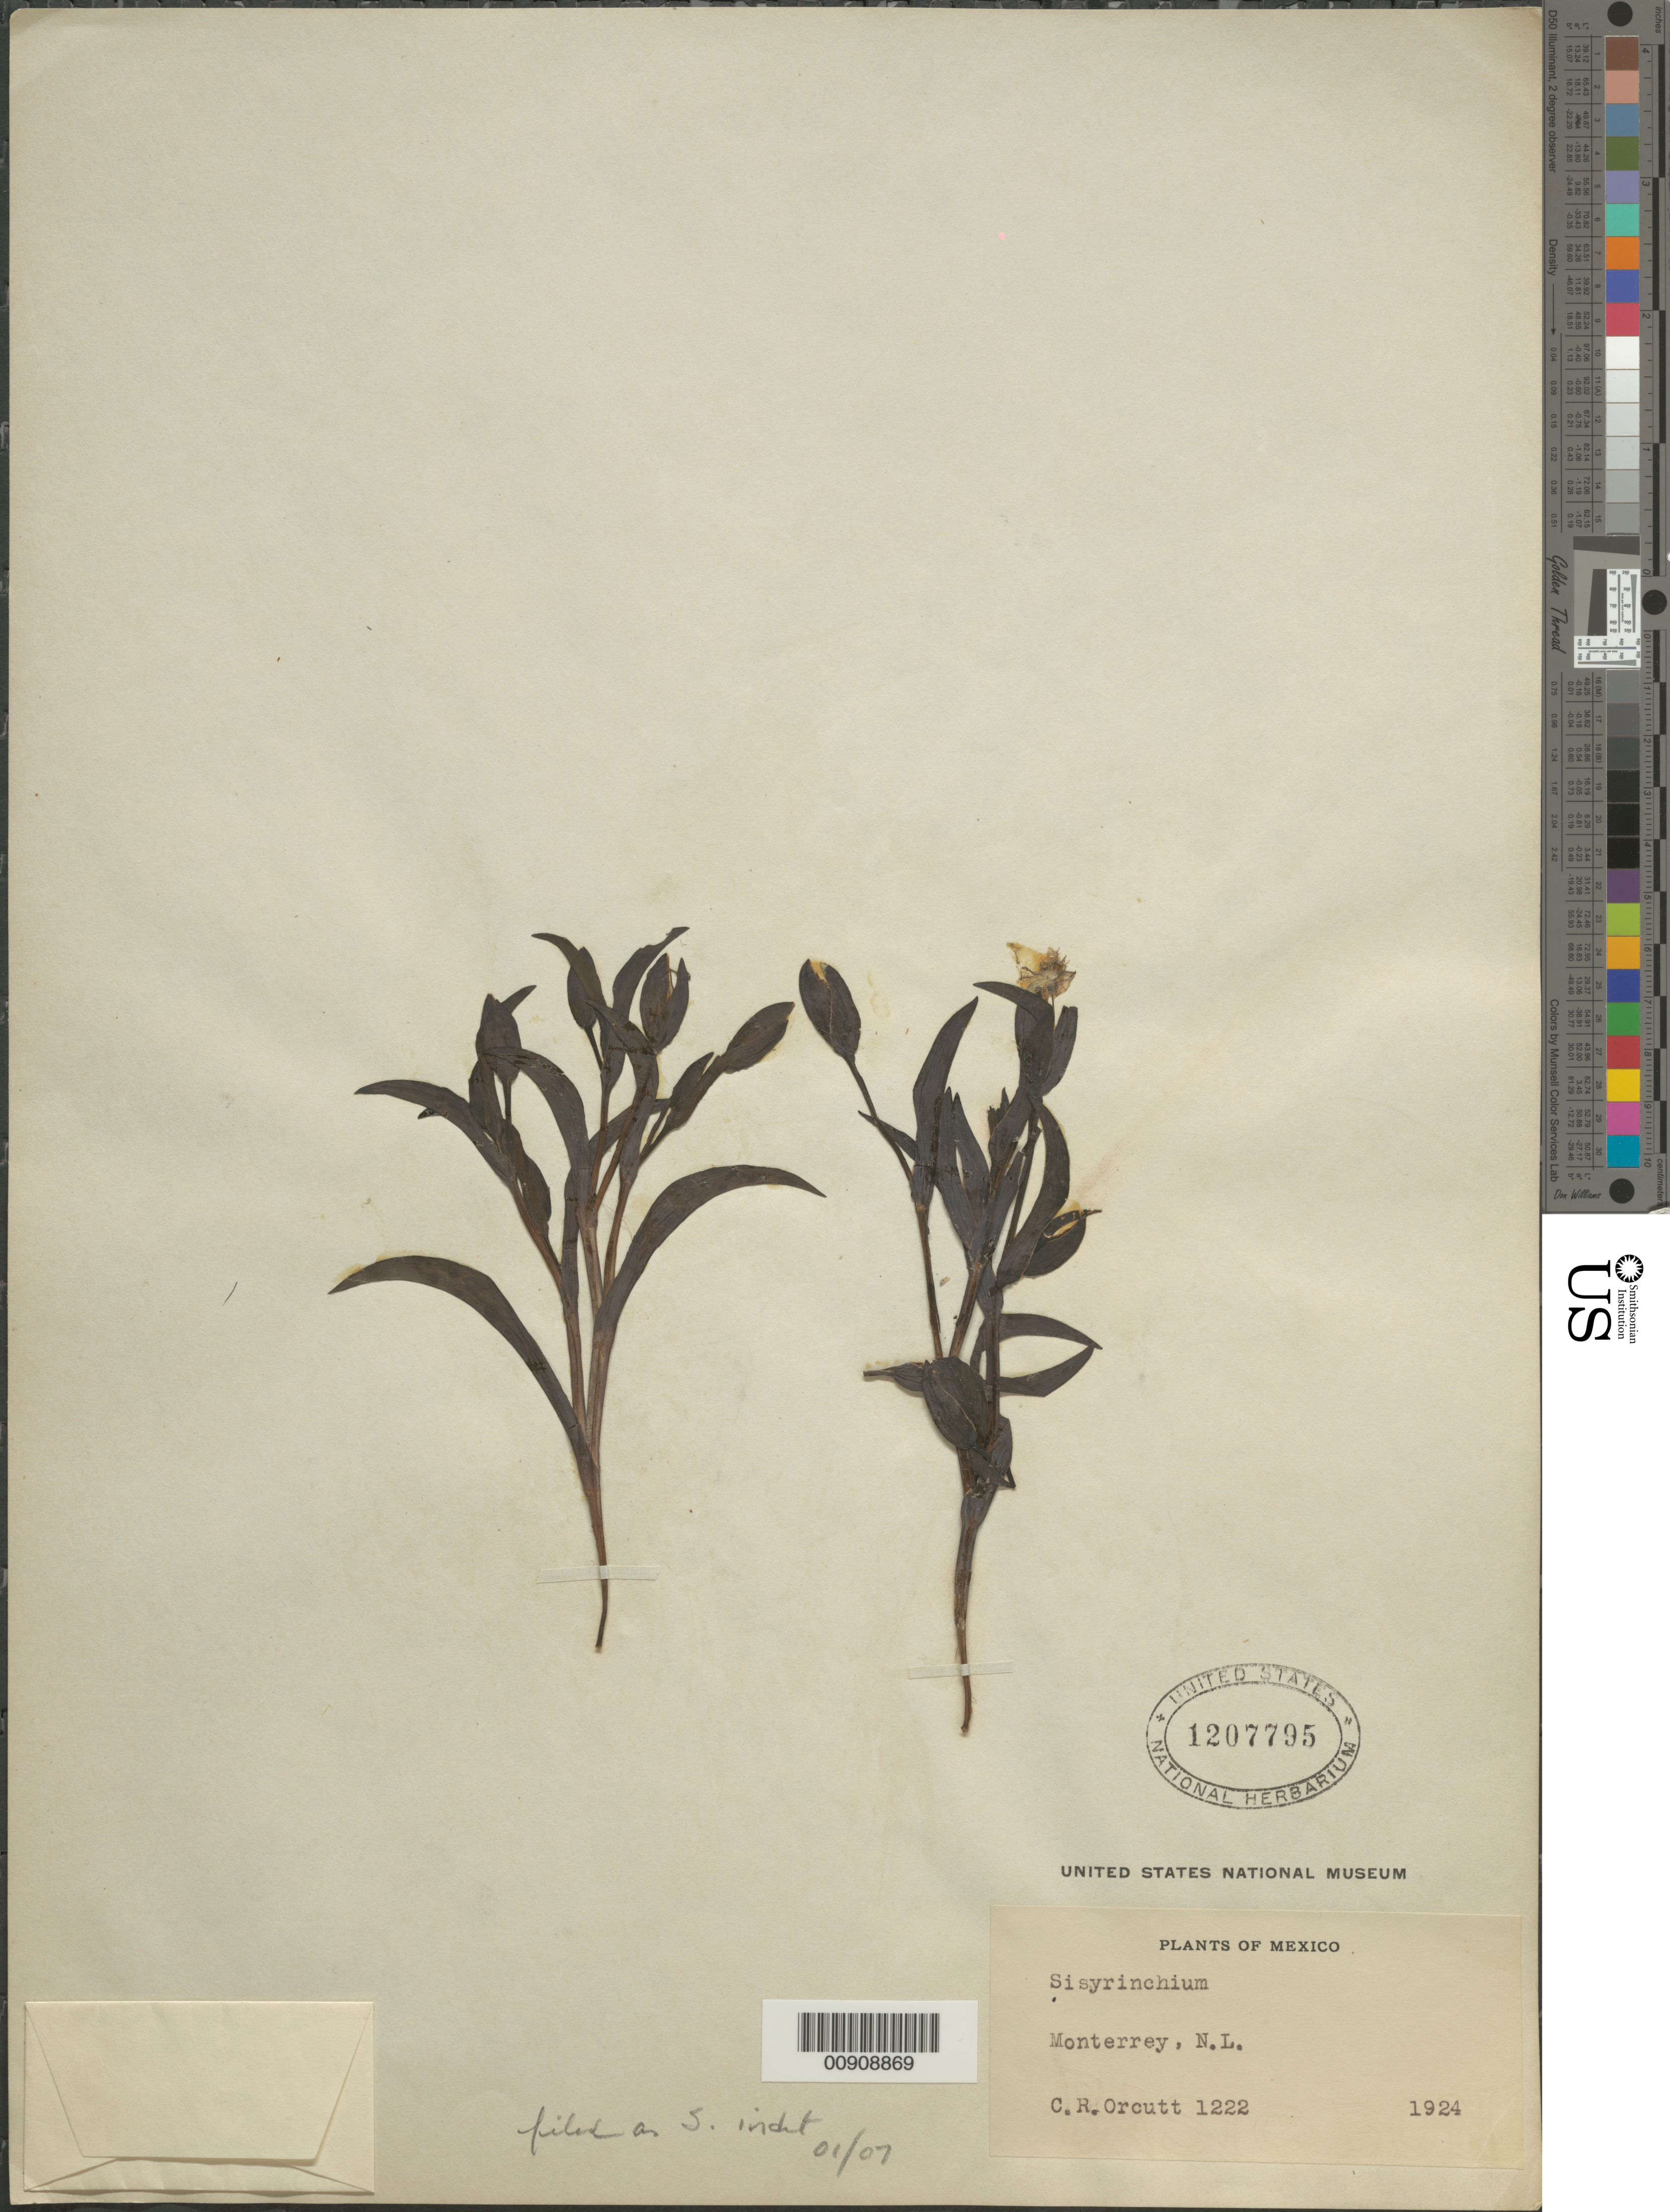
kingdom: Plantae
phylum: Tracheophyta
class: Liliopsida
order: Asparagales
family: Iridaceae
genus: Sisyrinchium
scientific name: Sisyrinchium sp.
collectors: C. R. Orcutt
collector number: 1222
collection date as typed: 1924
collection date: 1924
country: Mexico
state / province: Nuevo León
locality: Monterrey, N.L.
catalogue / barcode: US 1207795